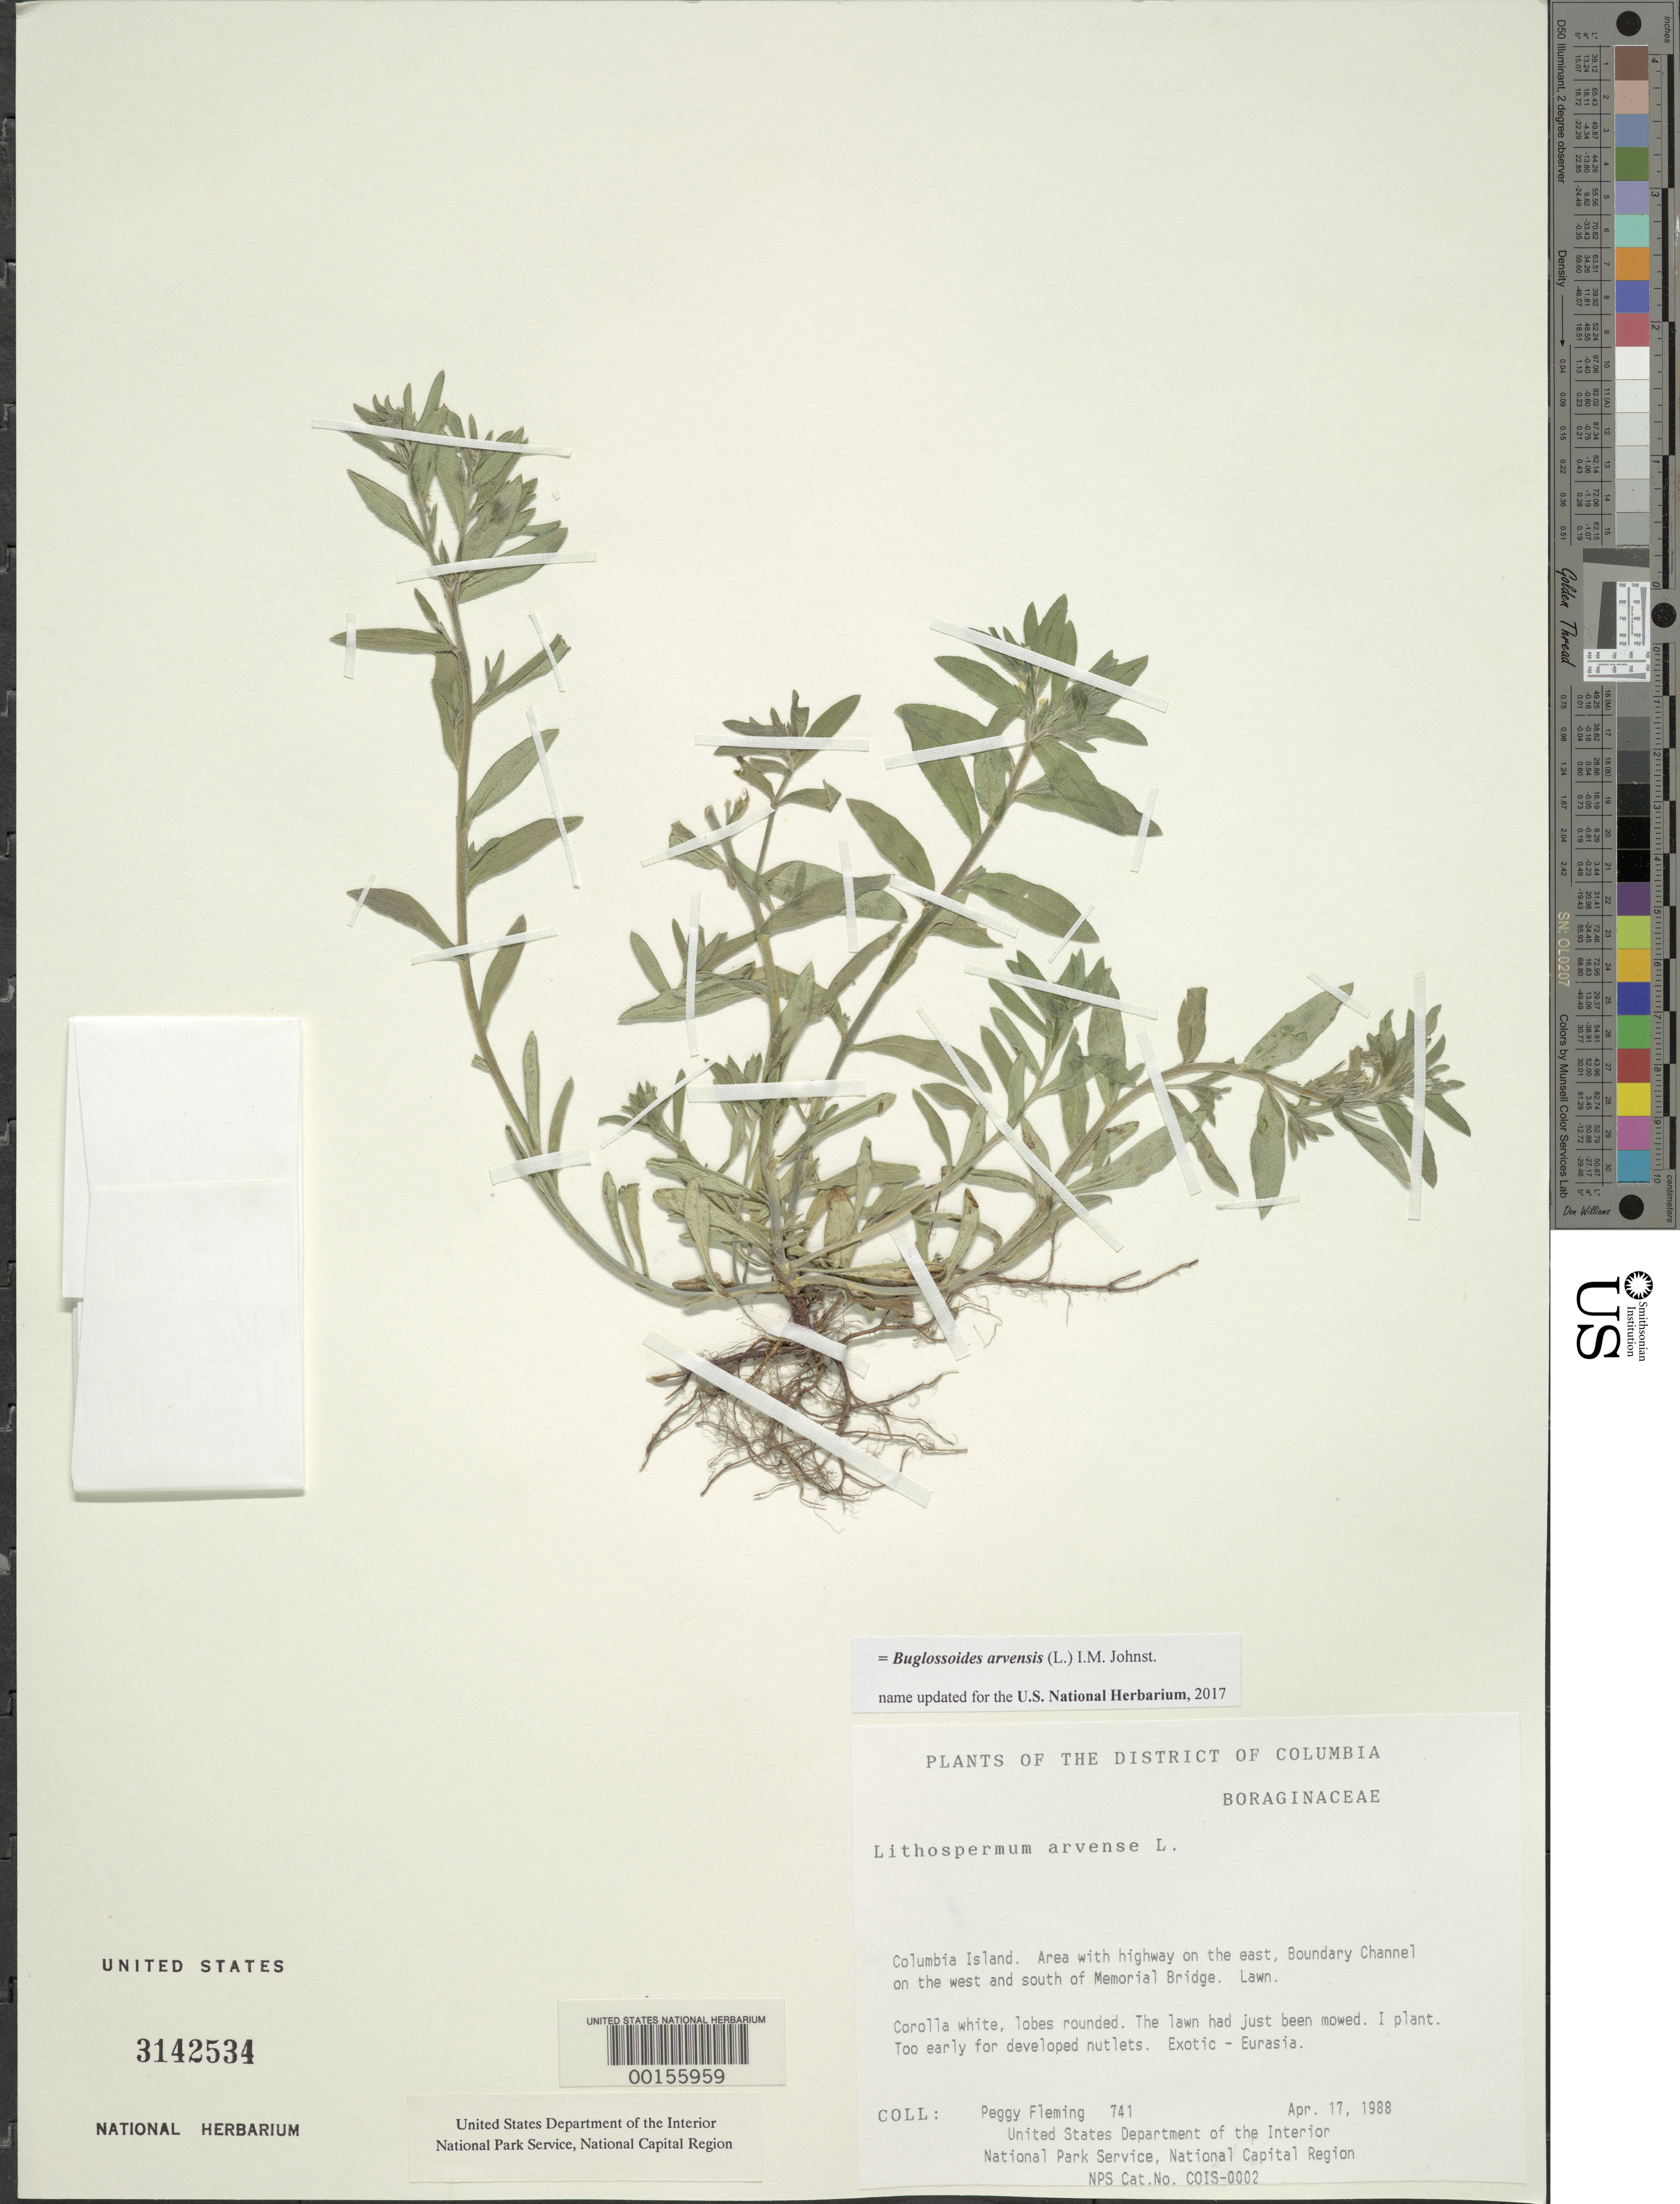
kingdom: Plantae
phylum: Tracheophyta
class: Magnoliopsida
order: Boraginales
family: Boraginaceae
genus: Buglossoides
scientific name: Buglossoides arvensis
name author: (L.) I.M. Johnst.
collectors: P. Fleming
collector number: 741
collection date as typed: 17 Apr 1988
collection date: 1988-04-17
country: United States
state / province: District of Columbia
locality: Columbia Island, E of Boundary Channel W and S of Memorial Bridge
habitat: Lawn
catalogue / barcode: US 3142534